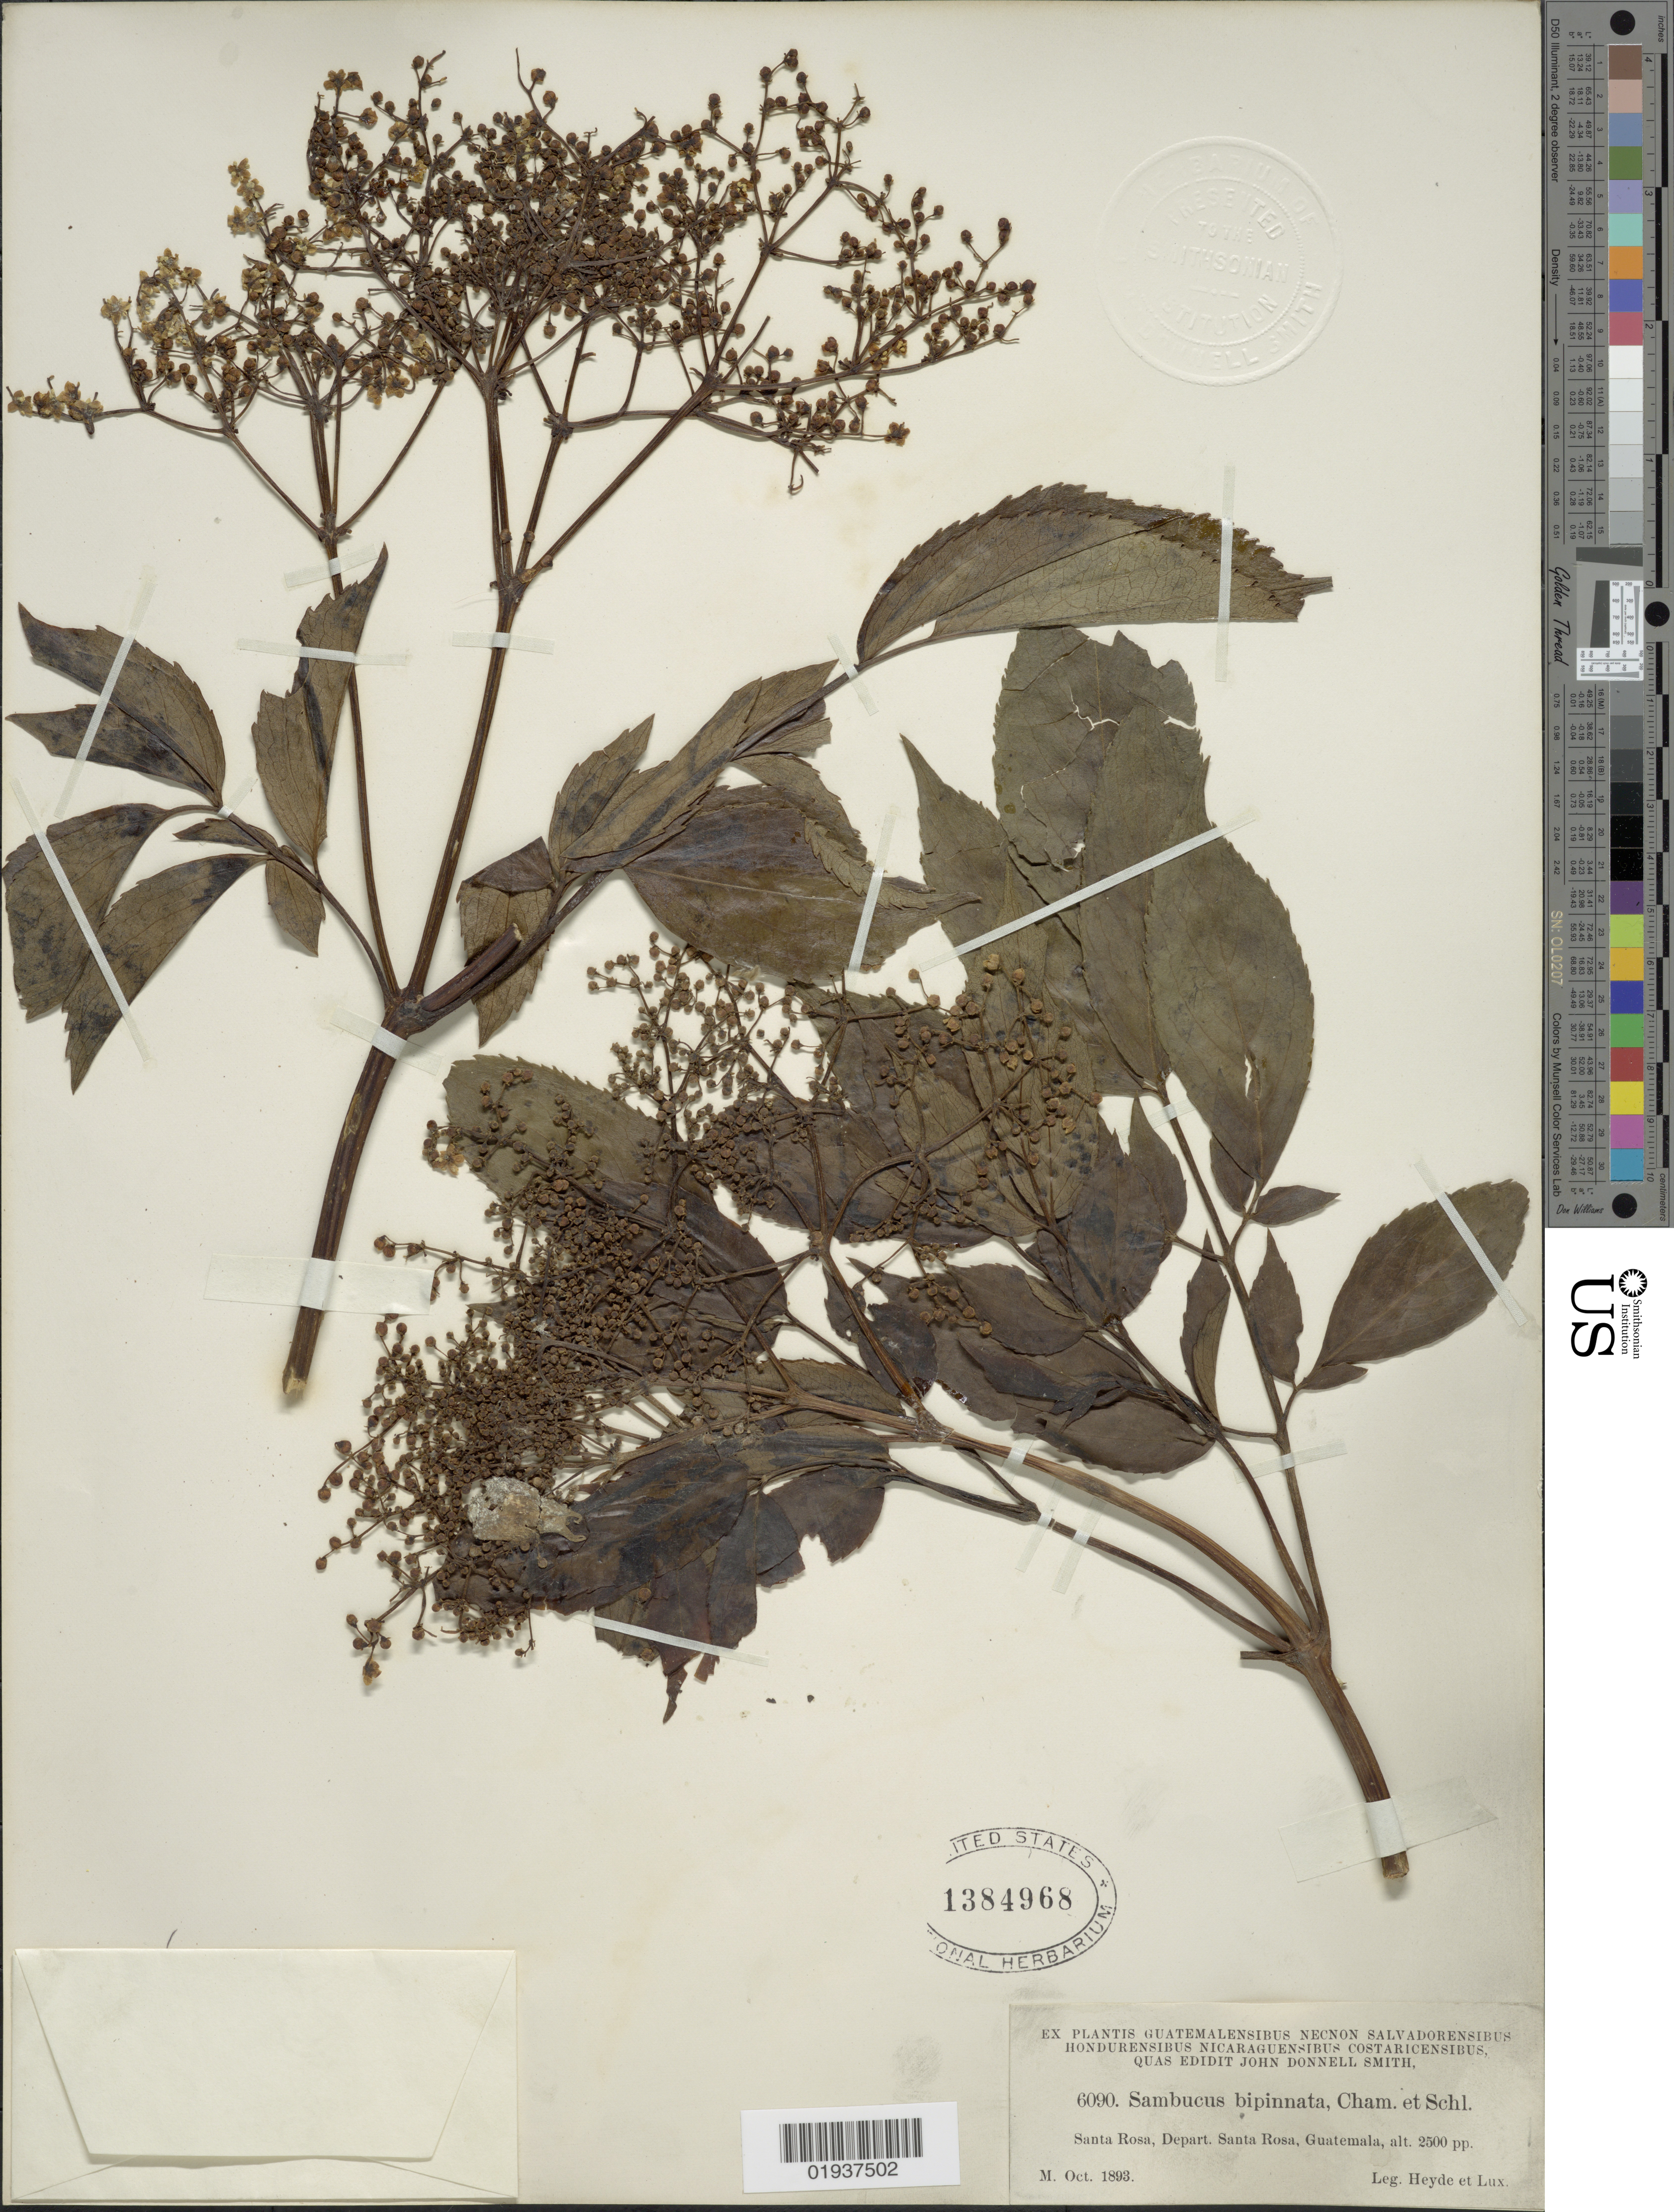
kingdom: Plantae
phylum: Tracheophyta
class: Magnoliopsida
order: Dipsacales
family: Viburnaceae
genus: Sambucus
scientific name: Sambucus mexicana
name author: C. Presl ex DC.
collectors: Heyde & Lux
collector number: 6090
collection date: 1893-10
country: Guatemala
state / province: Santa Rosa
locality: Santa Rosa, Depart. Santa Rosa.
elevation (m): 762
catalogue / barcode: US 1384968